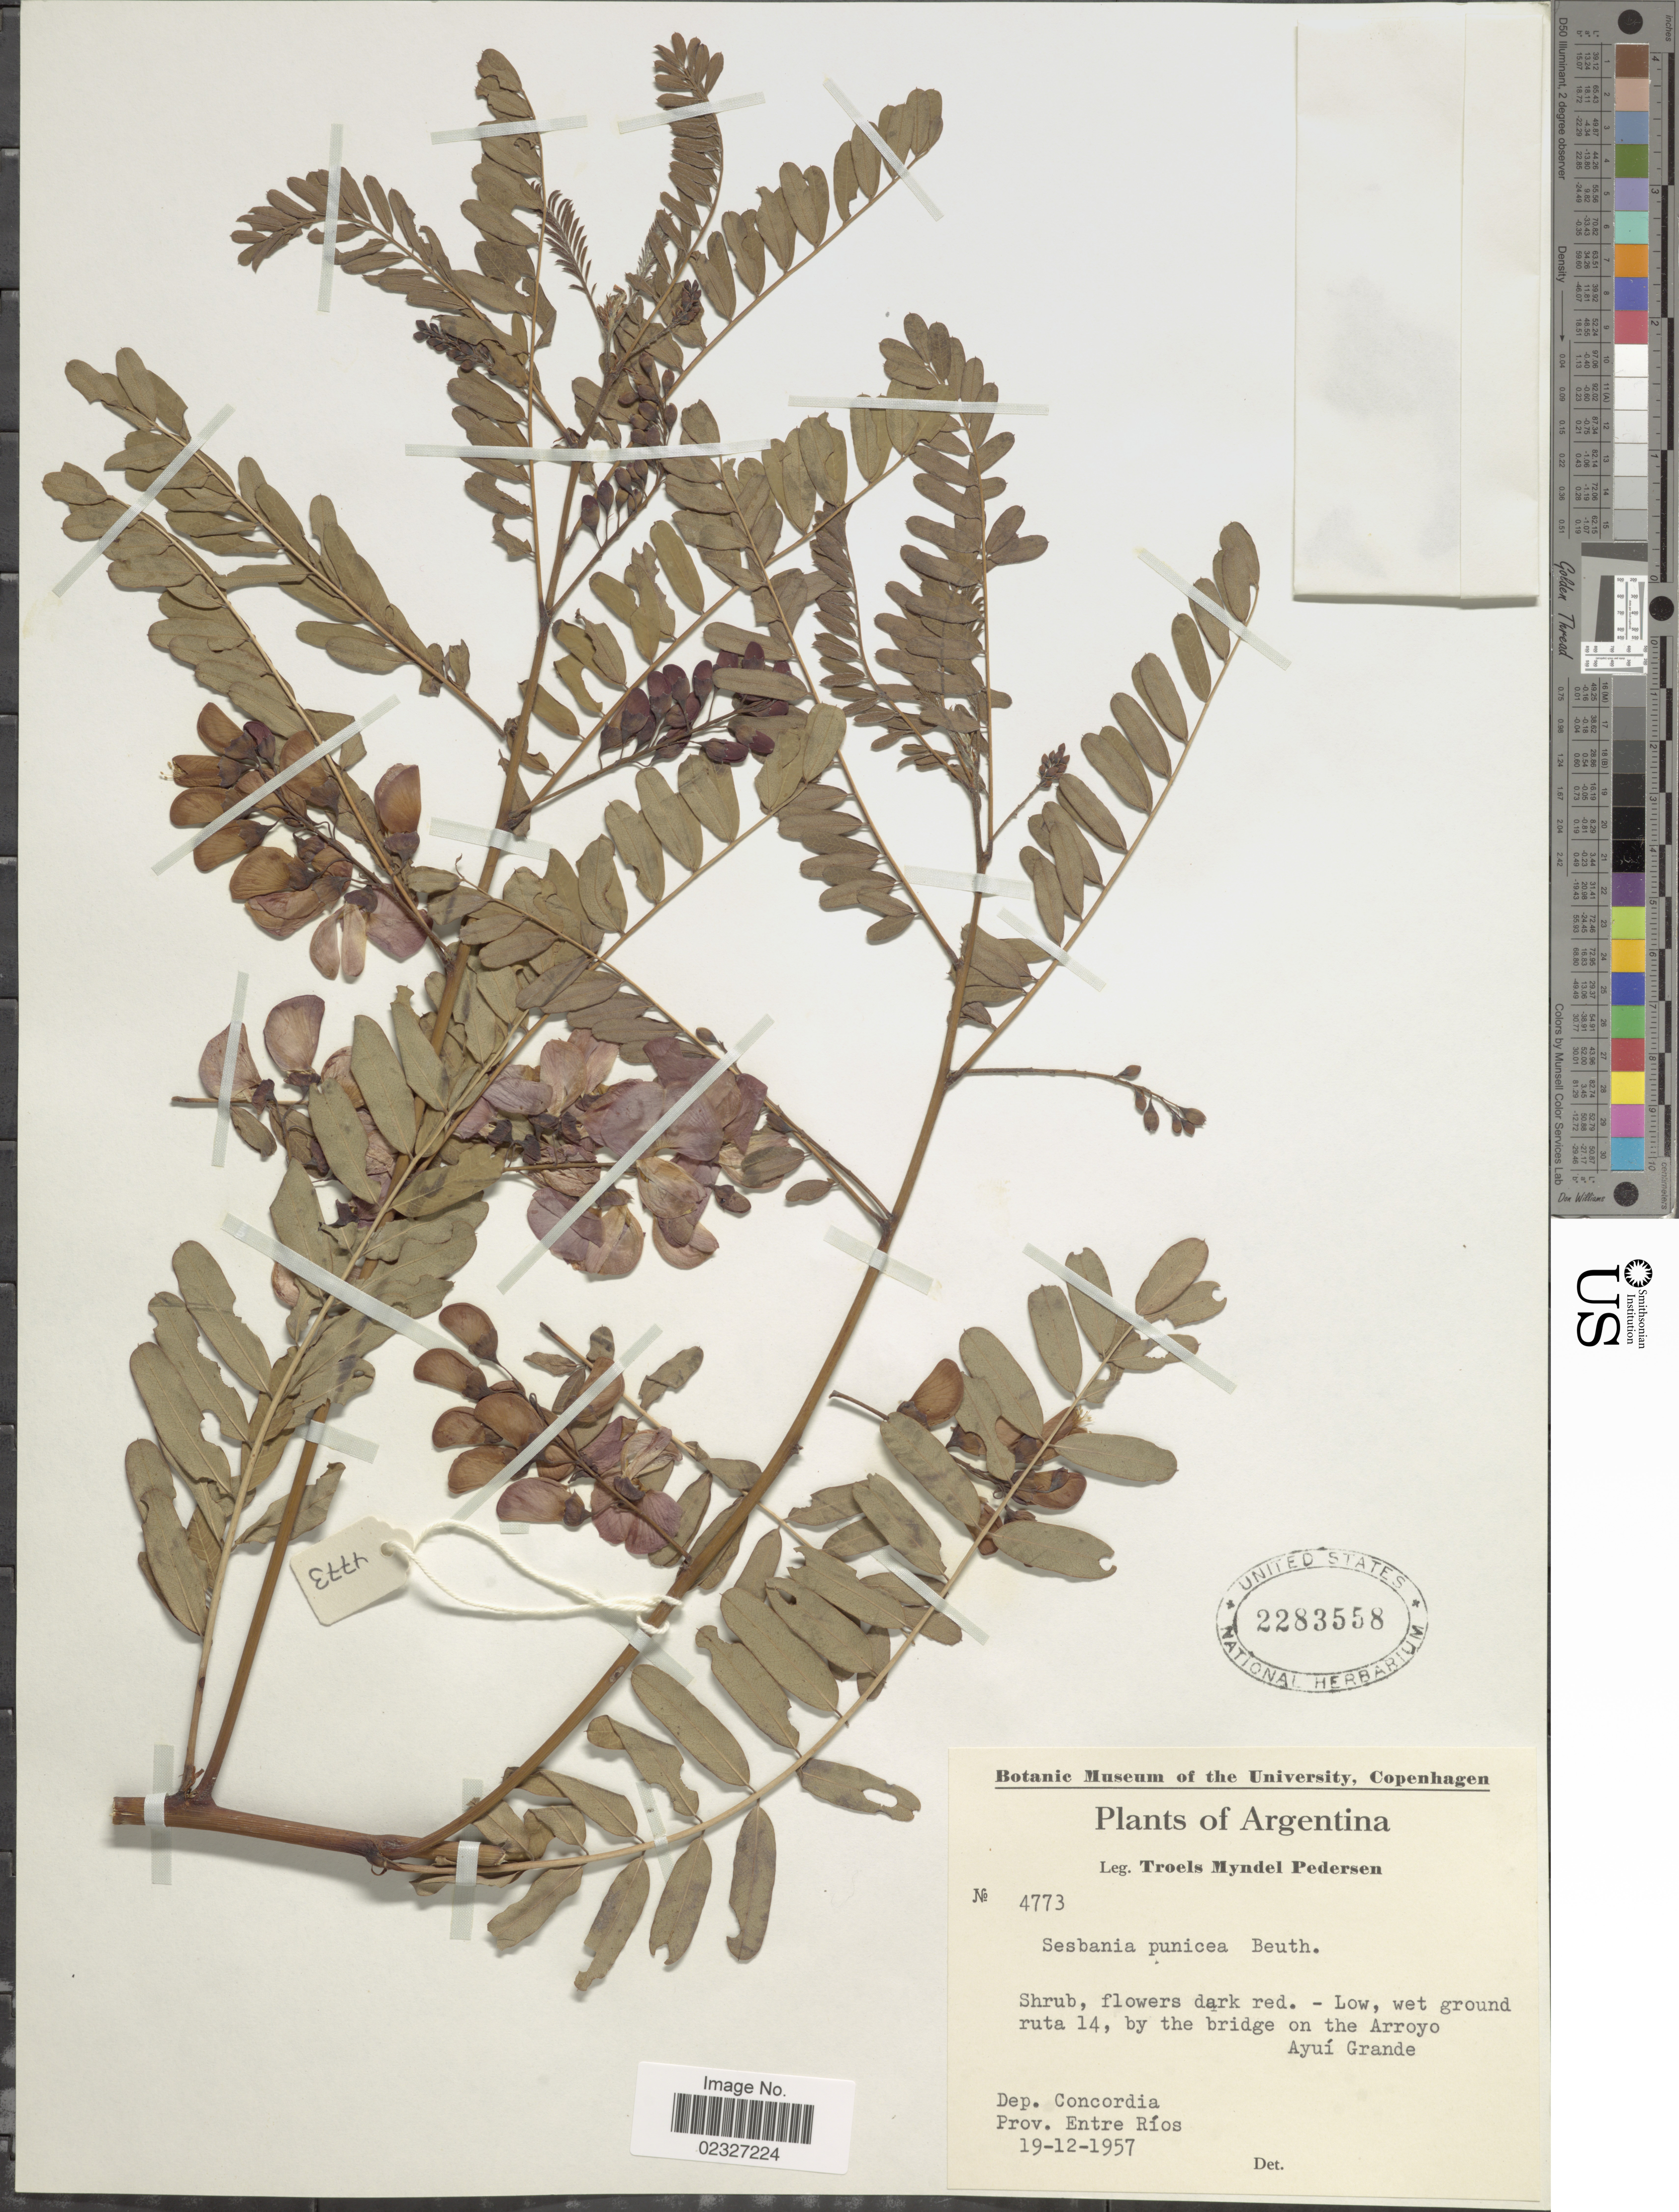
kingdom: Plantae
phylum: Tracheophyta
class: Magnoliopsida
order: Fabales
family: Fabaceae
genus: Sesbania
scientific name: Sesbania punicea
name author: (Cav.) Benth.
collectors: T. Pederson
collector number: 4773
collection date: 1957-12-19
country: Argentina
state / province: Entre Rios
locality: Low, wet ground ruta 14, by the bridge on the Arroyo Ayuí Grande, Dep. Cocordia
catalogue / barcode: US 2283558